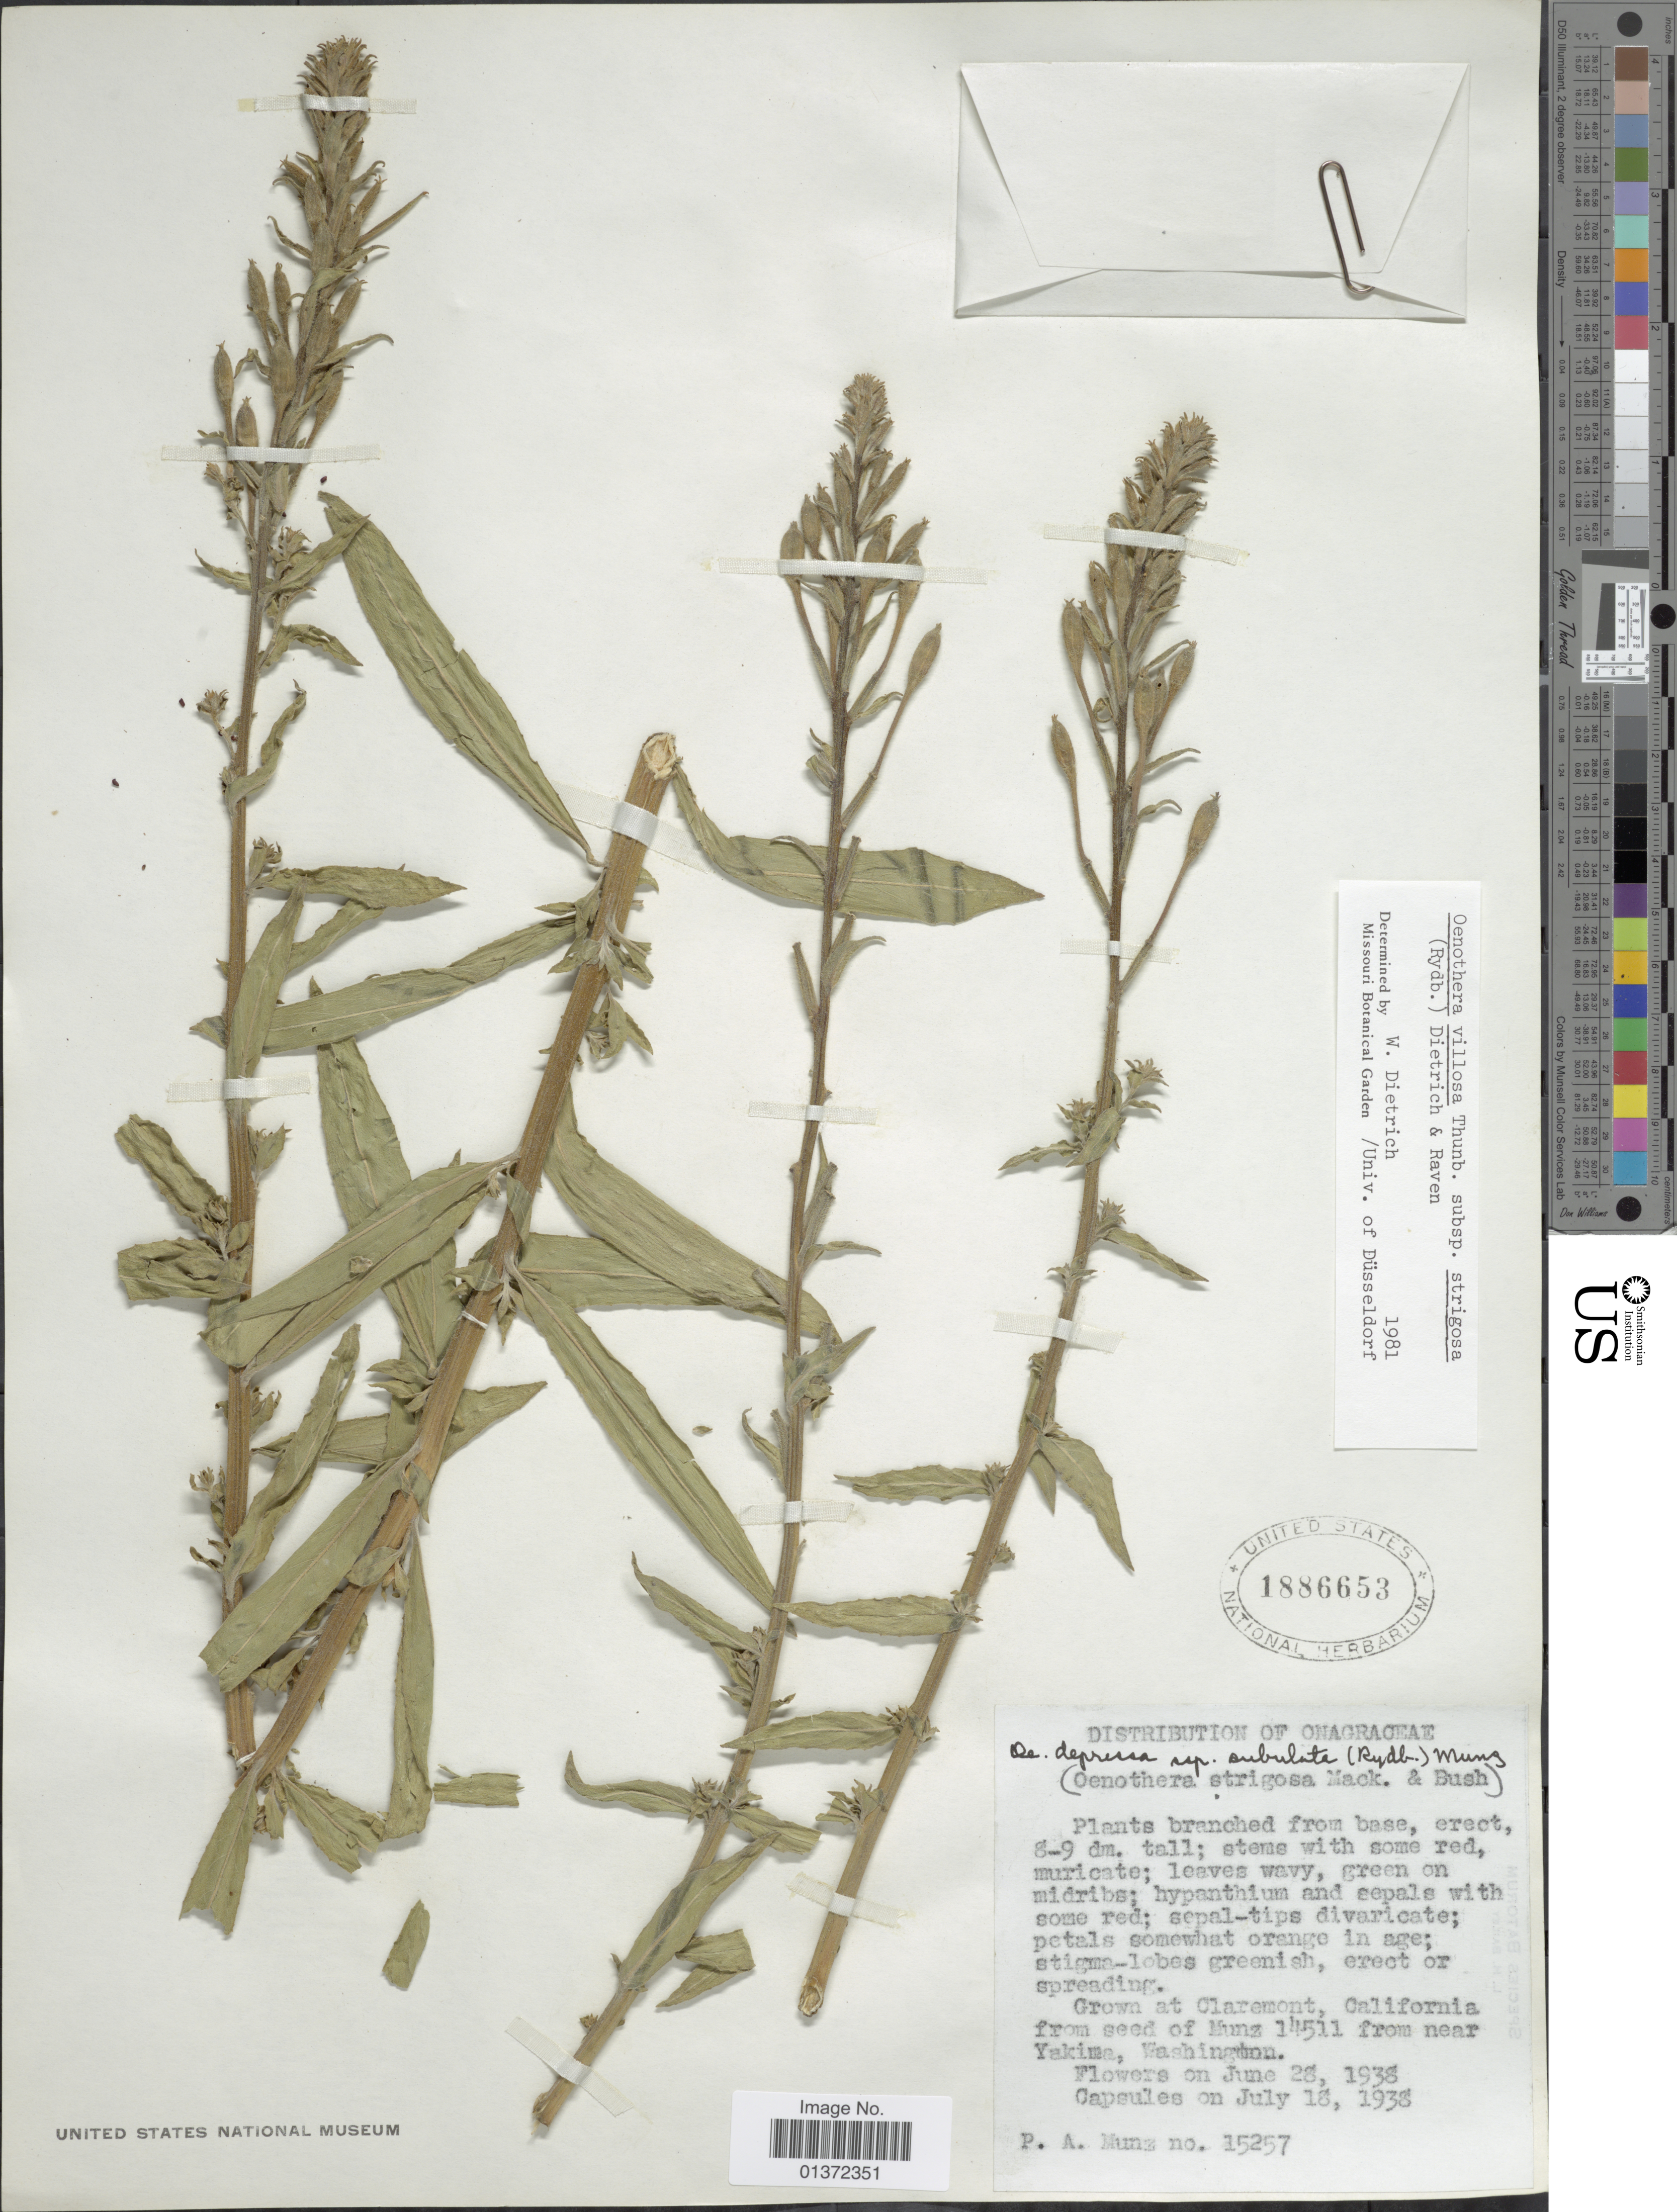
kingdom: Plantae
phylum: Tracheophyta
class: Magnoliopsida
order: Myrtales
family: Onagraceae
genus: Oenothera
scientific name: Oenothera villosa subsp. strigosa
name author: (Rydb.) W. Dietr. & P.H. Raven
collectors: P. A. Munz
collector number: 15257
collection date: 1938-06-28/1938-07-18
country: United States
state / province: California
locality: Claremont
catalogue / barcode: US 1886653